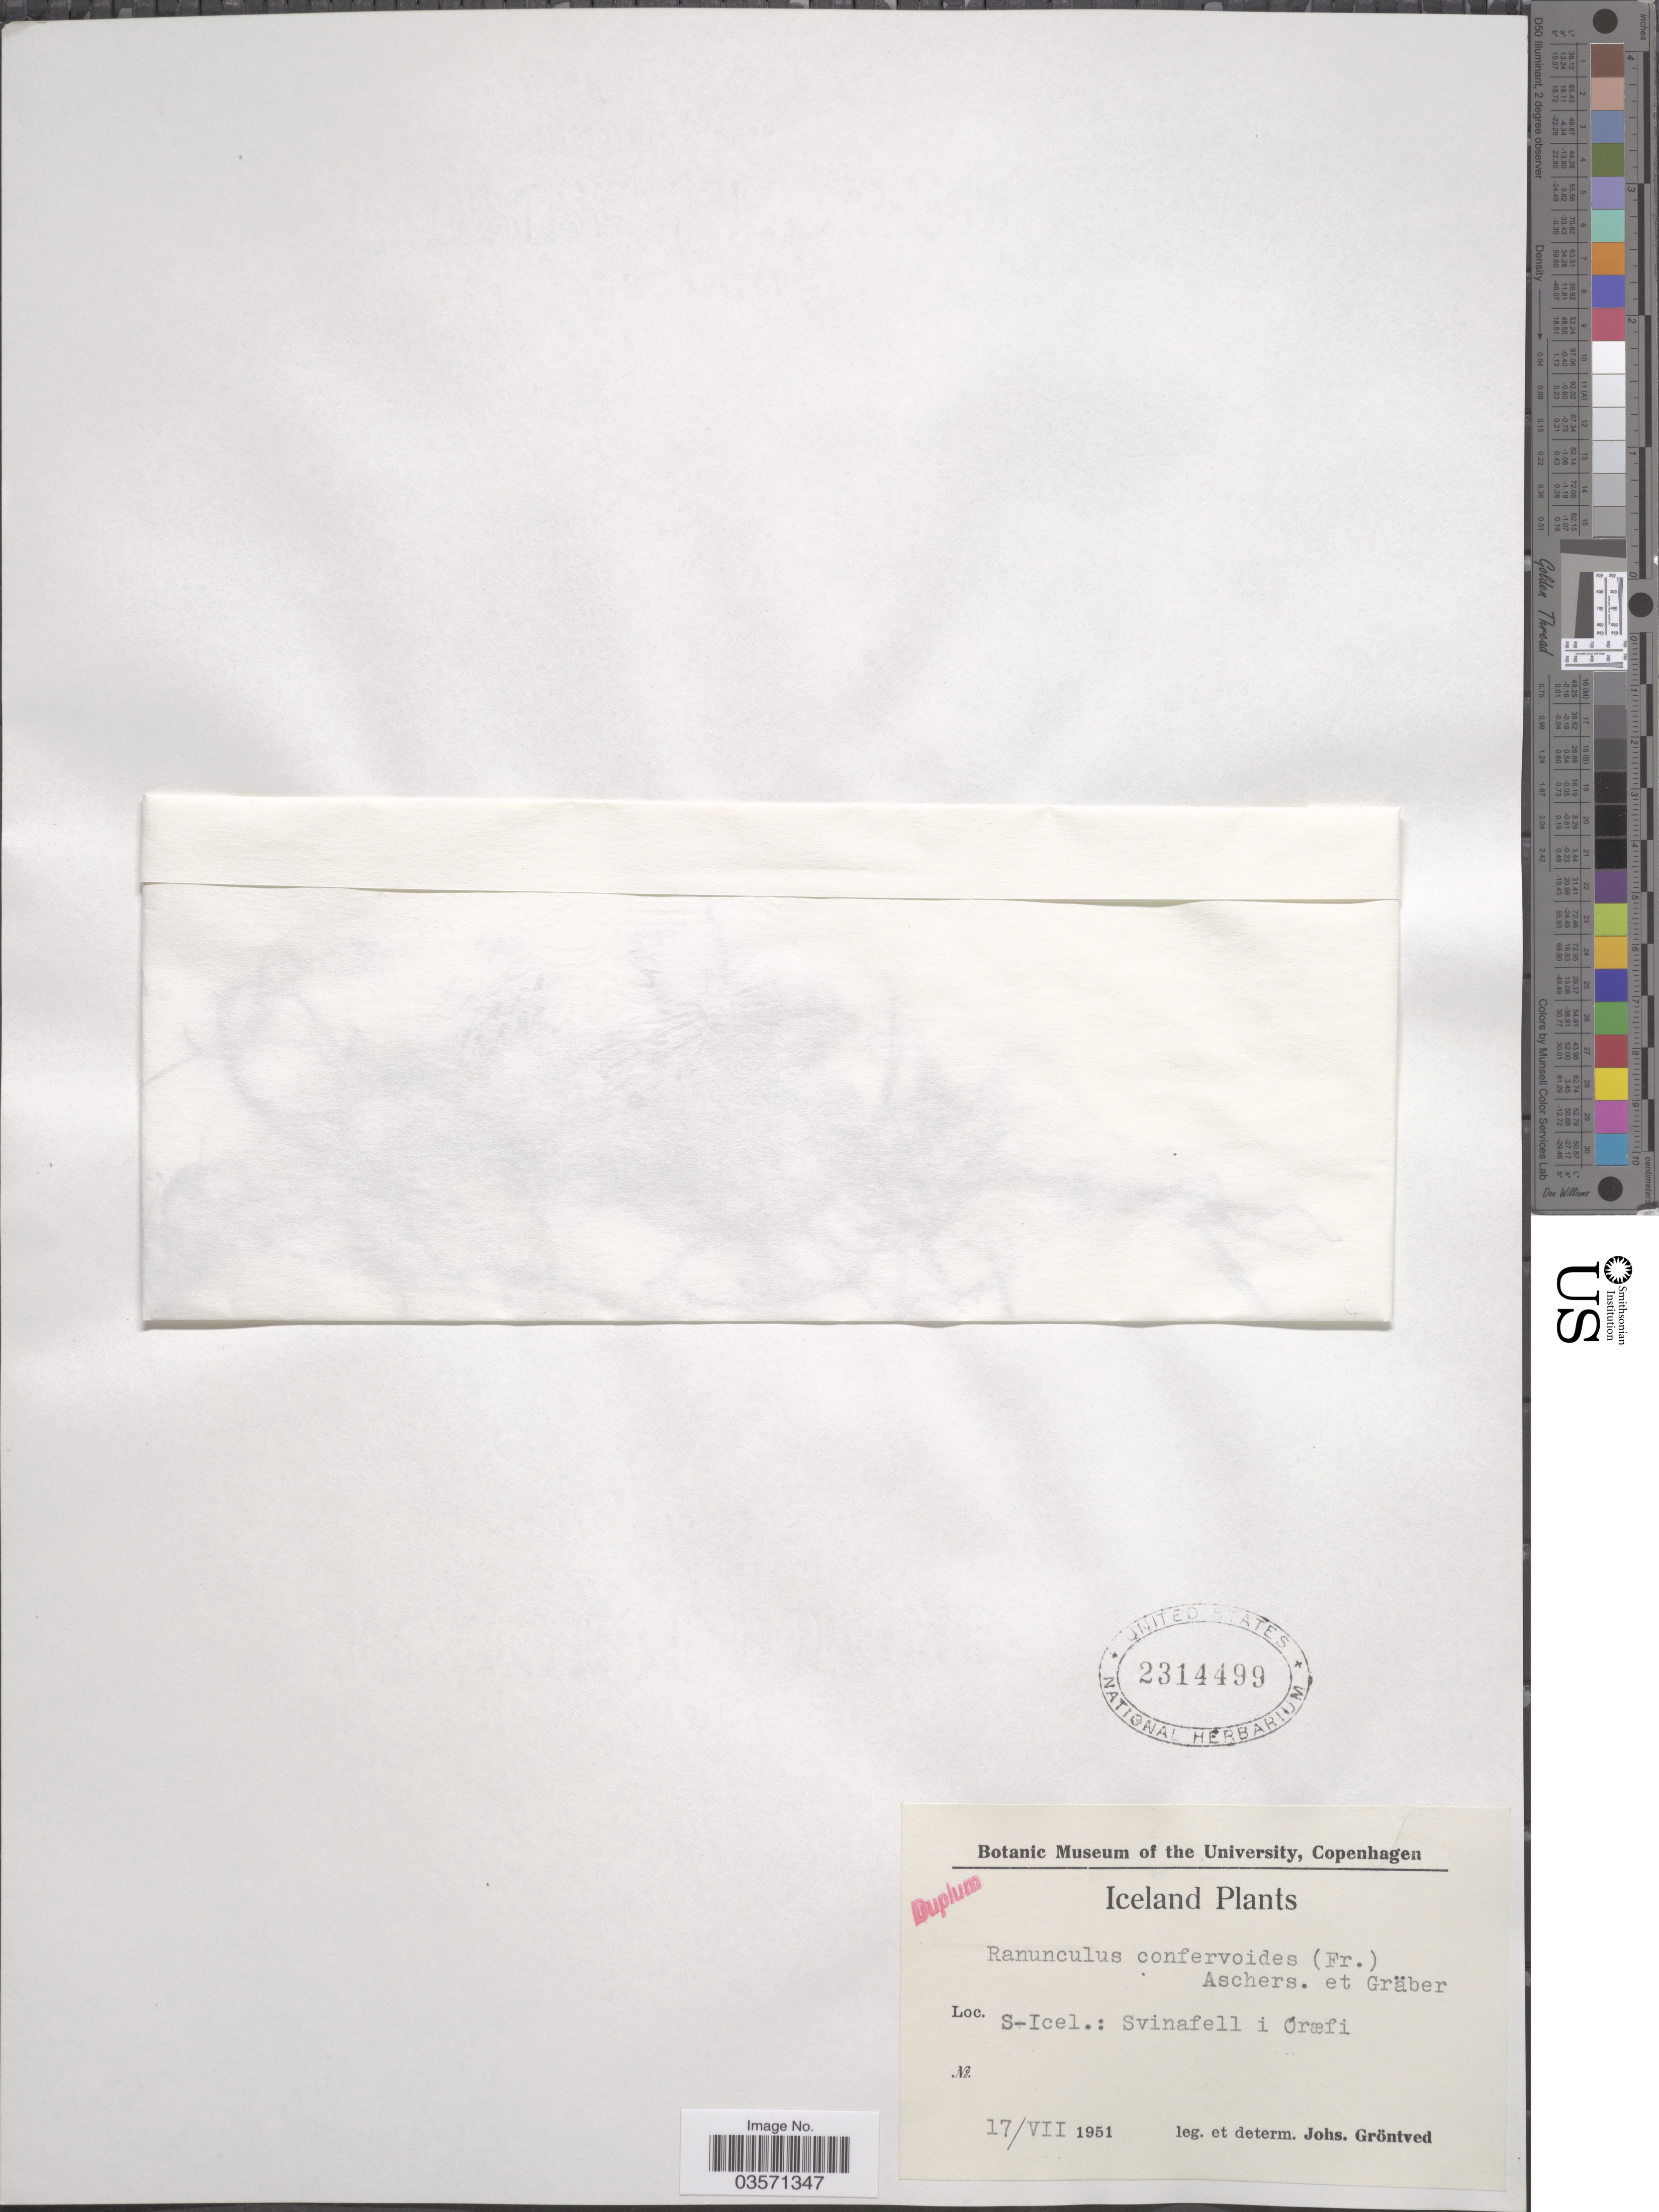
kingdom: Plantae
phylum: Tracheophyta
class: Magnoliopsida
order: Ranunculales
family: Ranunculaceae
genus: Ranunculus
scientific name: Ranunculus confervoides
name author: (Fr. a) Fr.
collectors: J. Grøntved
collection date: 1951-07-17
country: Iceland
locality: S-Icel.: Svinafell i Oræfi.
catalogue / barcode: US 2314499